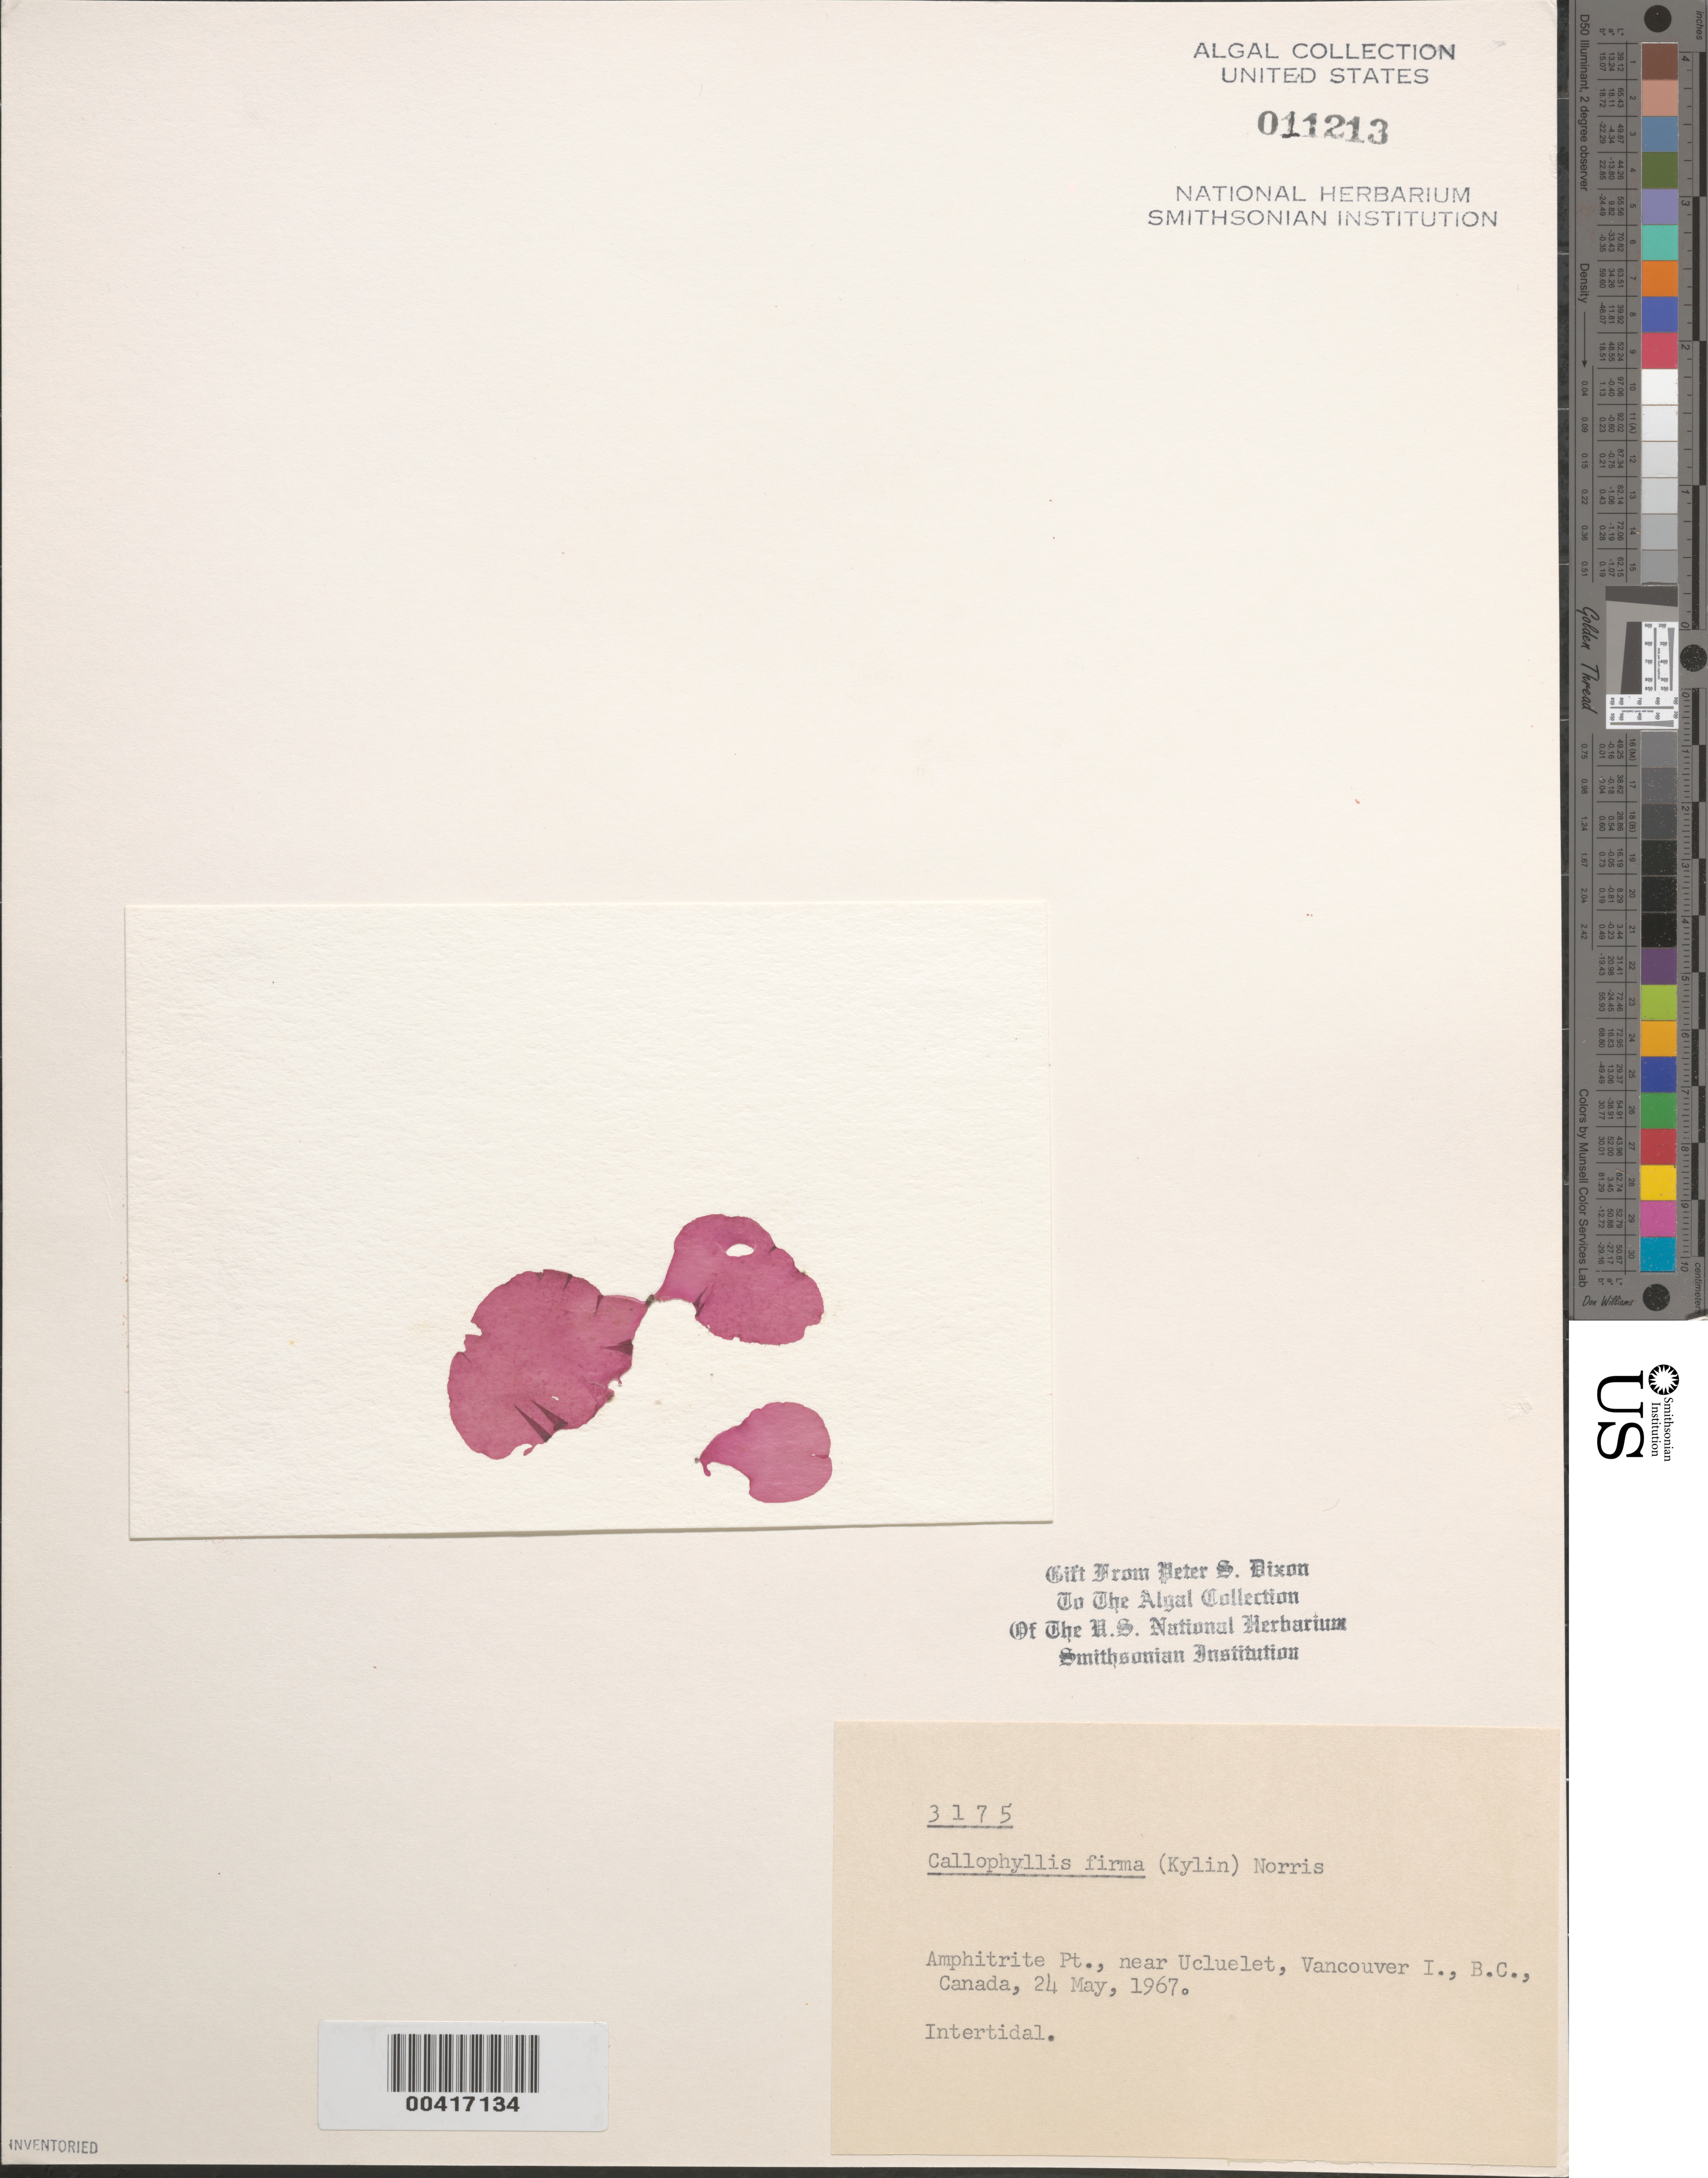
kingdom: Plantae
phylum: Rhodophyta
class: Florideophyceae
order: Gigartinales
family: Kallymeniaceae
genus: Salishia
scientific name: Salishia firma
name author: (Kylin) Clarkston & G.W. Saunders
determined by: Algae name updating Project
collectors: P. S. Dixon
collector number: PSD 3175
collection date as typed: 24 May 1967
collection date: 1967-05-24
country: Canada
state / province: British Columbia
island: Vancouver Island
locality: Amphitrite Point, near Ucluelet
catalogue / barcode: US 11213